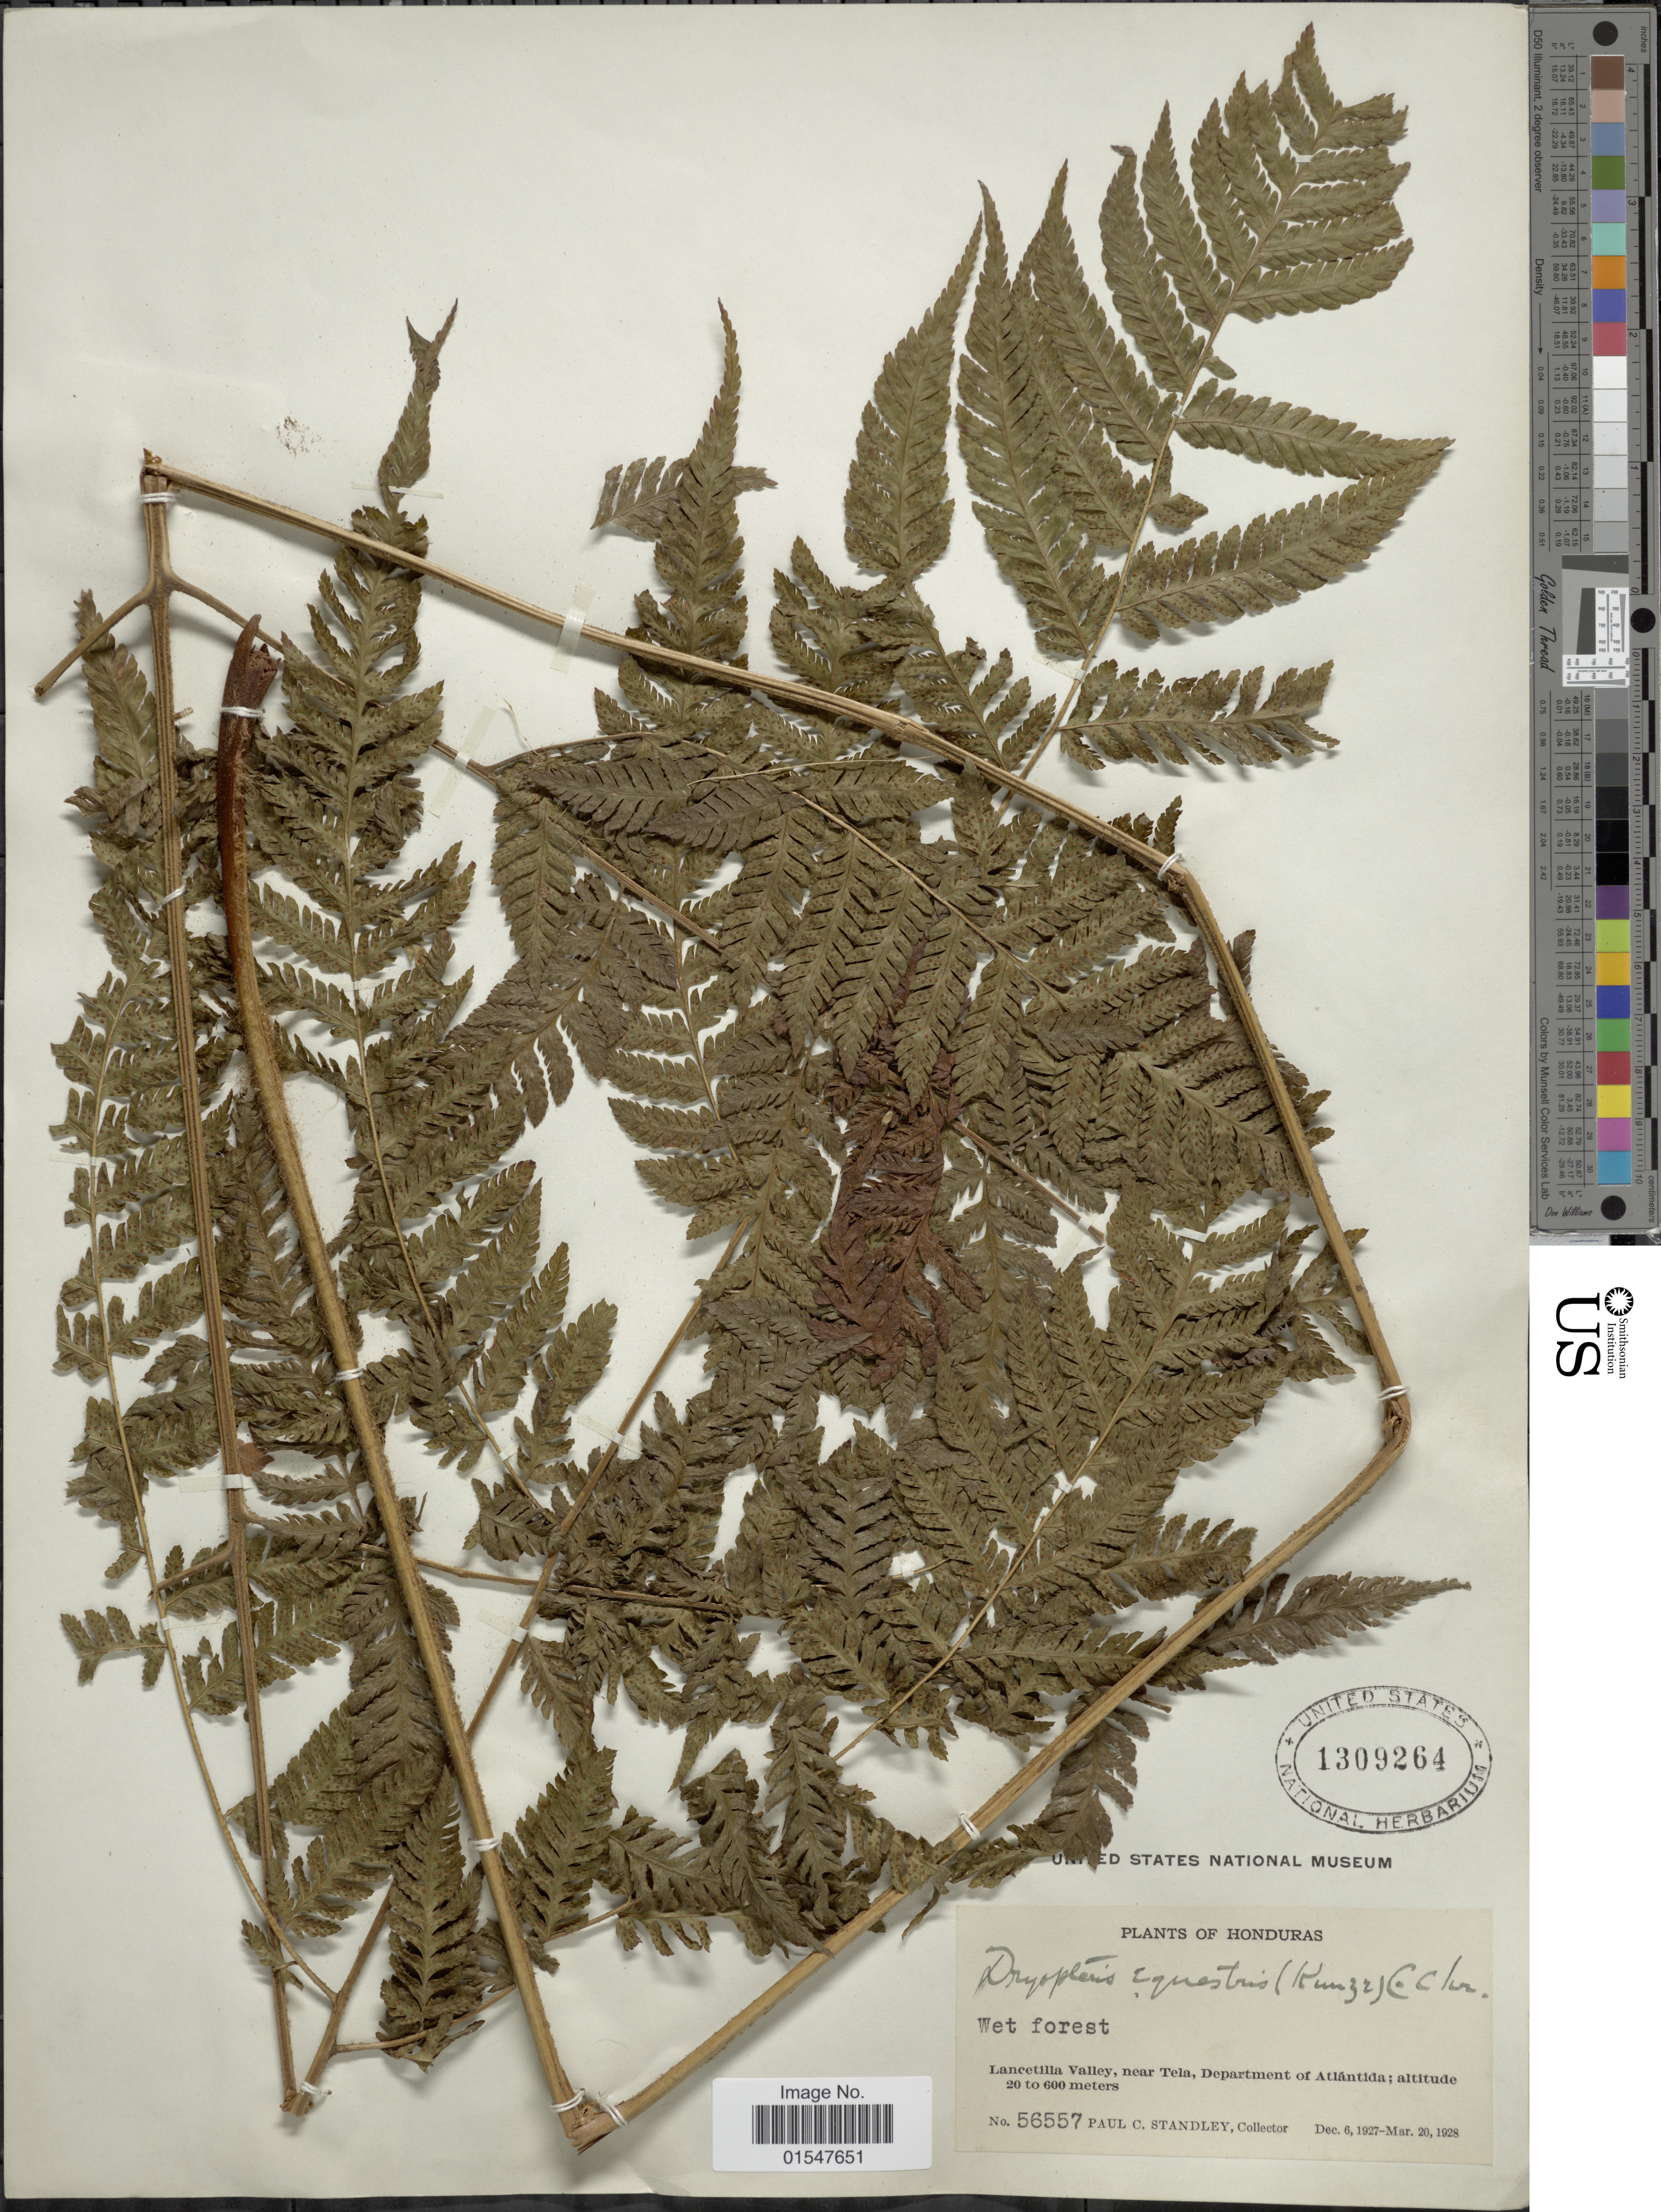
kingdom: Plantae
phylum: Tracheophyta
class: Polypodiopsida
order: Polypodiales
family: Dryopteridaceae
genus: Ctenitis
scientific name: Ctenitis equestris var. equestris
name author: (Kunze) Ching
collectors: P. C. Standley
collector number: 56557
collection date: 1927-12-06/1928-03-20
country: Honduras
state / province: Atlántida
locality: Lancetilla Valley, near Tela, Department of Atlantida.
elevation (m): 20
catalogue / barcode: US 1309264